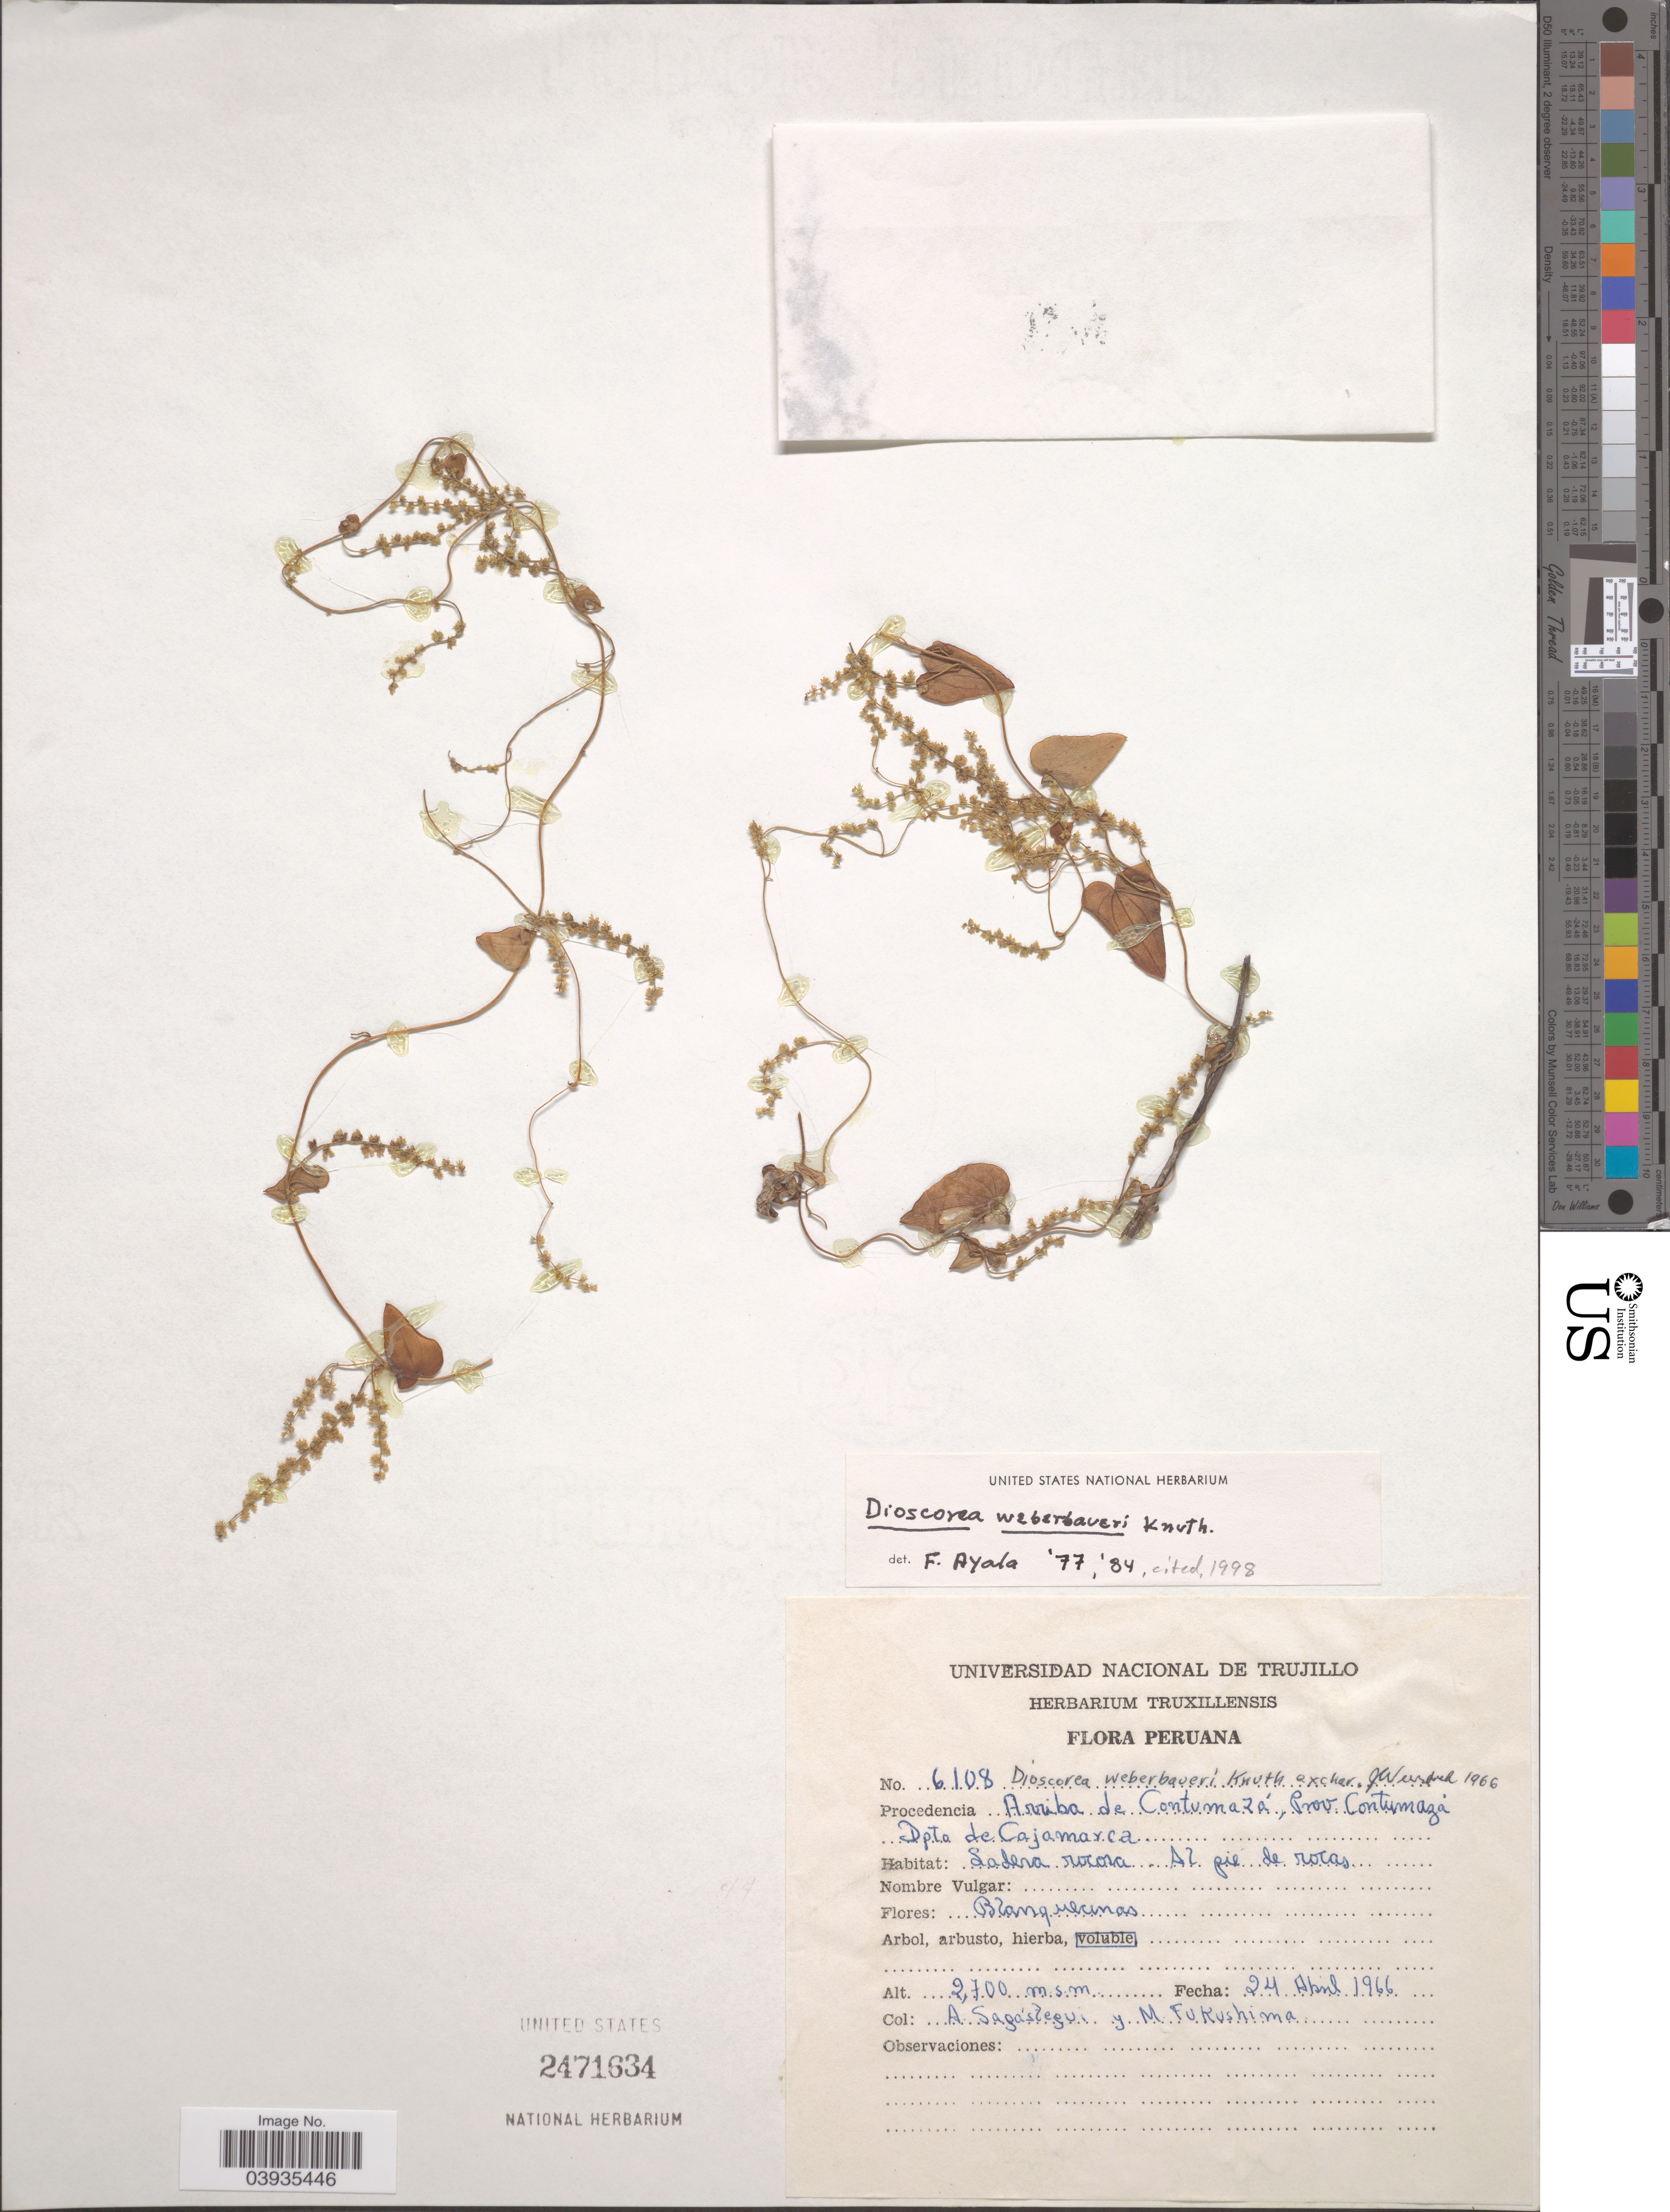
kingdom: Plantae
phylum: Tracheophyta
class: Liliopsida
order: Dioscoreales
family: Dioscoreaceae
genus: Dioscorea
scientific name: Dioscorea weberbaueri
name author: R. Knuth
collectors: A. Sagastegui & M. Fukushima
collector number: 6108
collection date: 1966-04-24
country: Peru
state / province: Cajamarca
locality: Procedencia Arriba de Contumazá, Prov. Contumazá. Dpto de Cajamarca. Ladera rocosa. Al pie de rocas.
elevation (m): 2700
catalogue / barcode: US 2471634